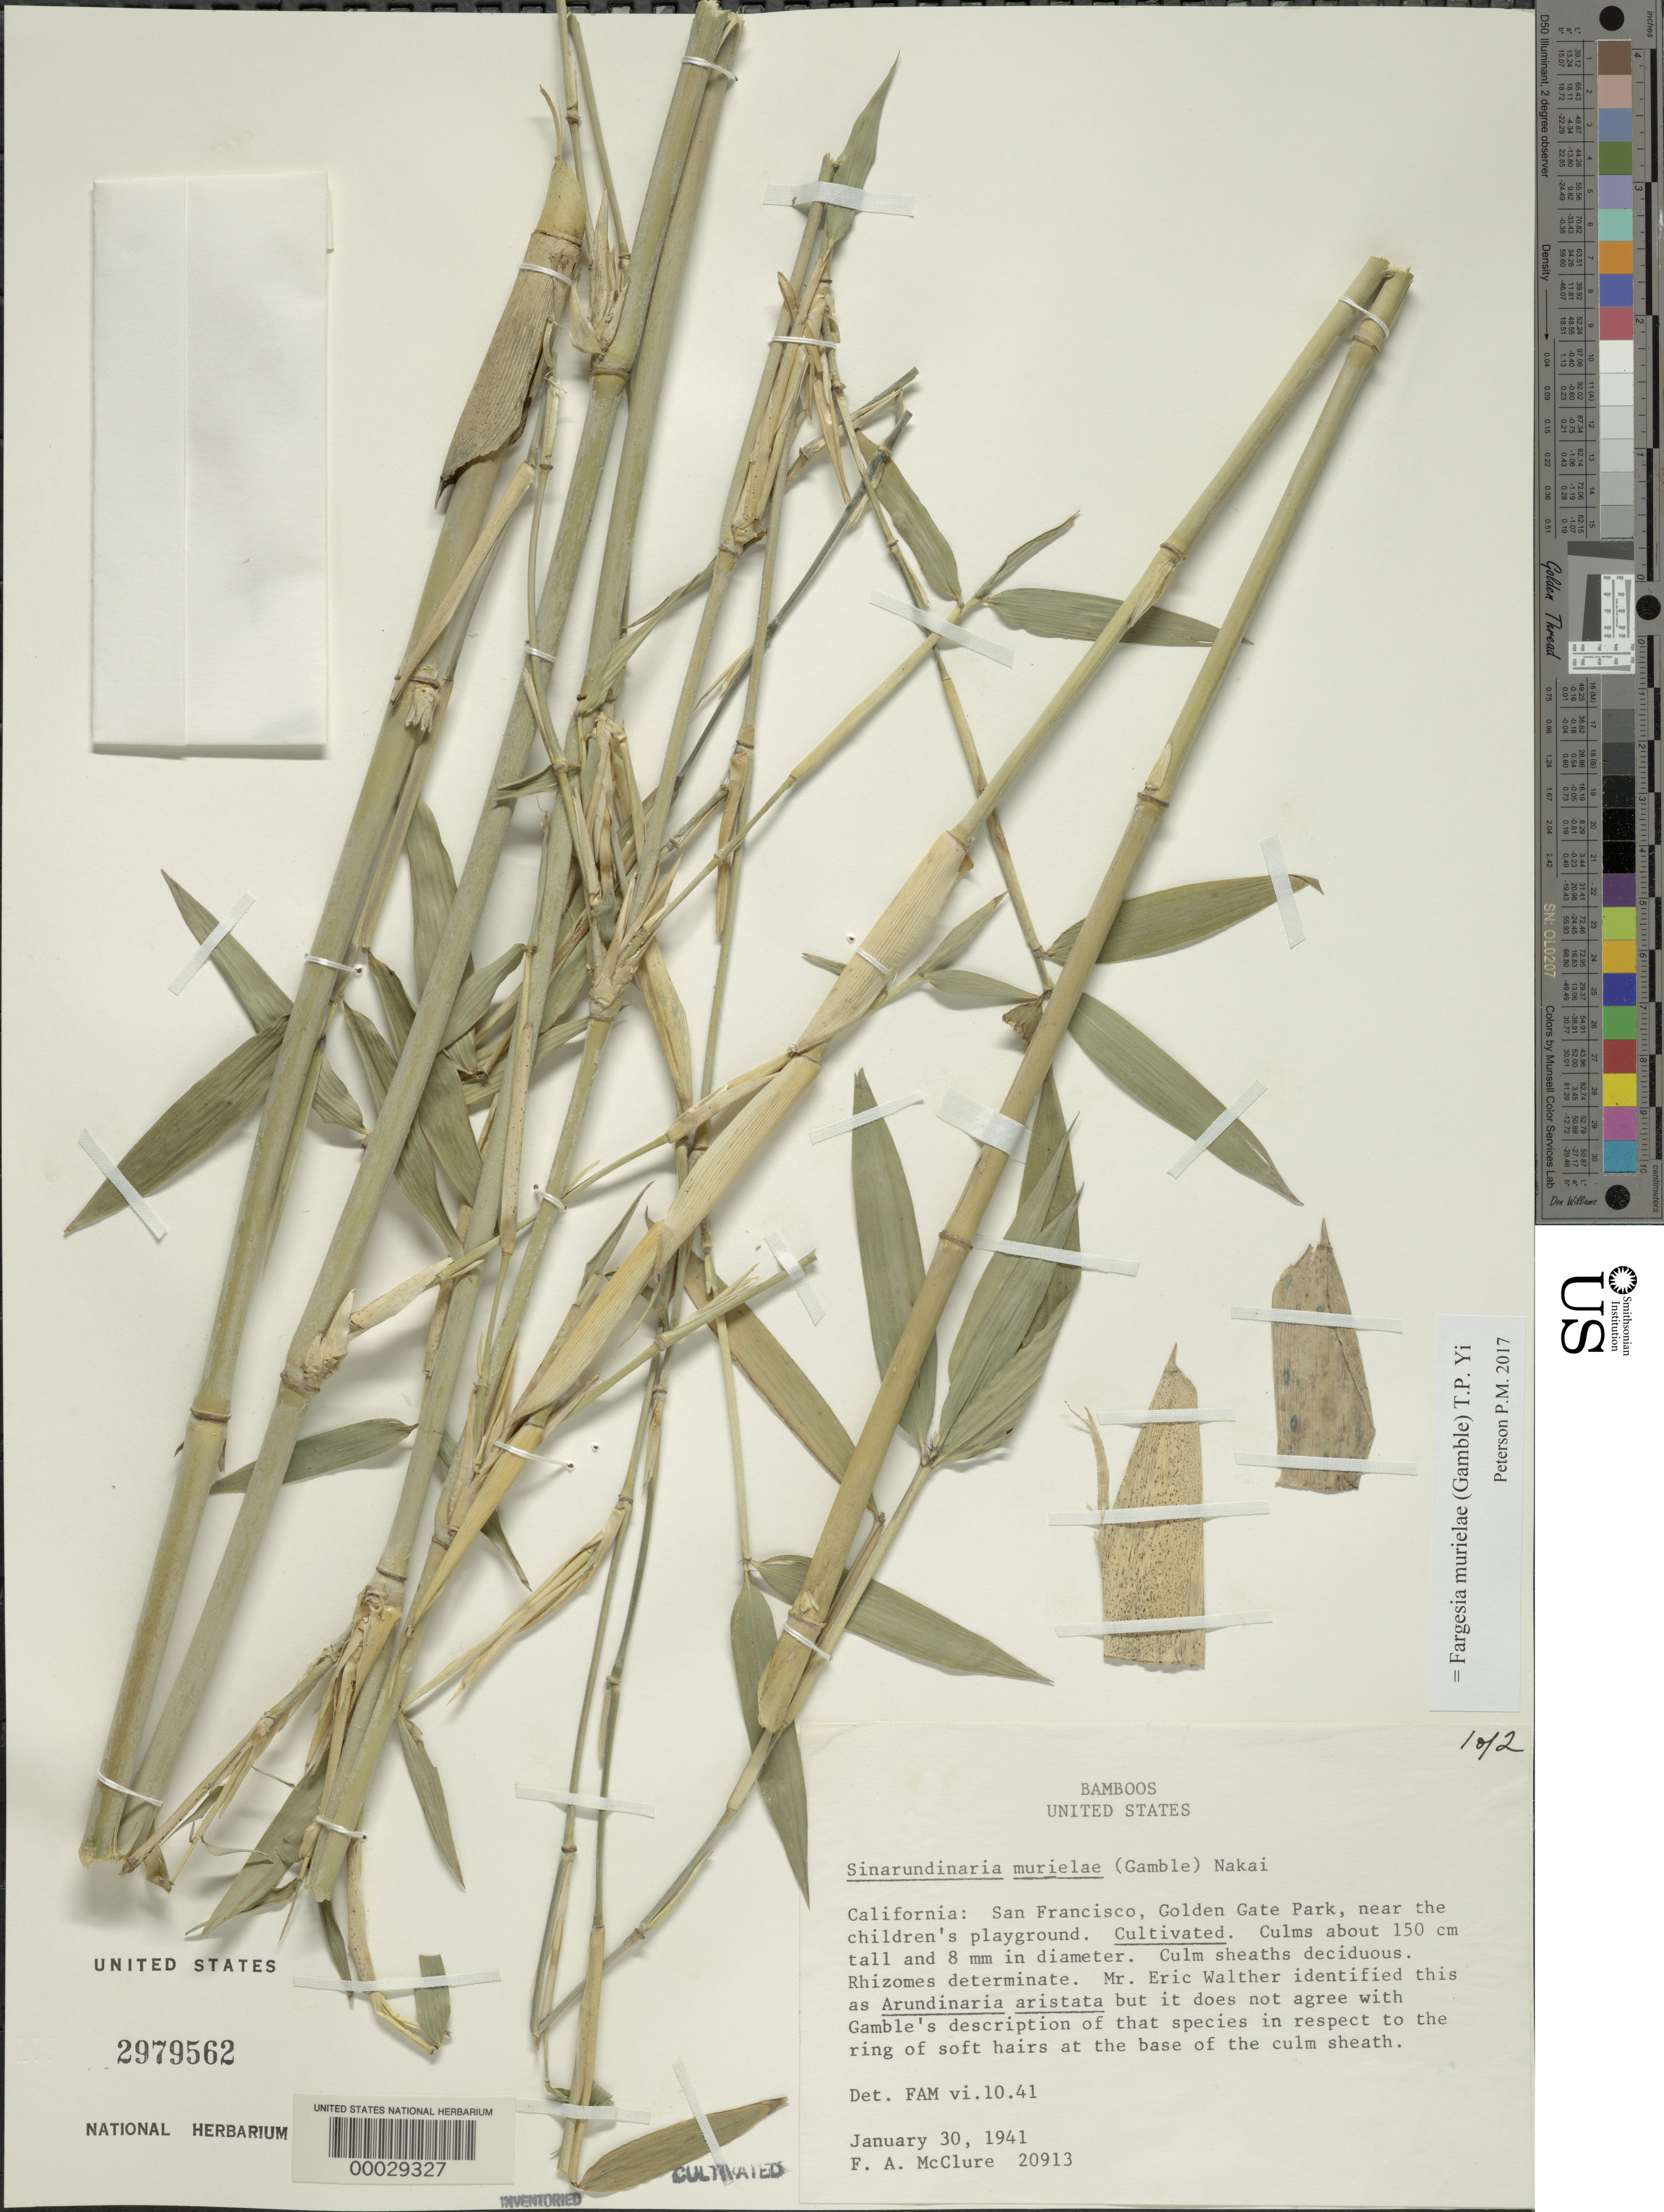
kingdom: Plantae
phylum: Tracheophyta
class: Liliopsida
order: Poales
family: Poaceae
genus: Fargesia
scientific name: Fargesia murielae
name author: (Gamble) T.P. Yi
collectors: F. A. McClure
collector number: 20913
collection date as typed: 30 Jan 1941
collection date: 1941-01-30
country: United States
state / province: California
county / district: San Francisco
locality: Golden gate park, san francisco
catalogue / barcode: US 2979562